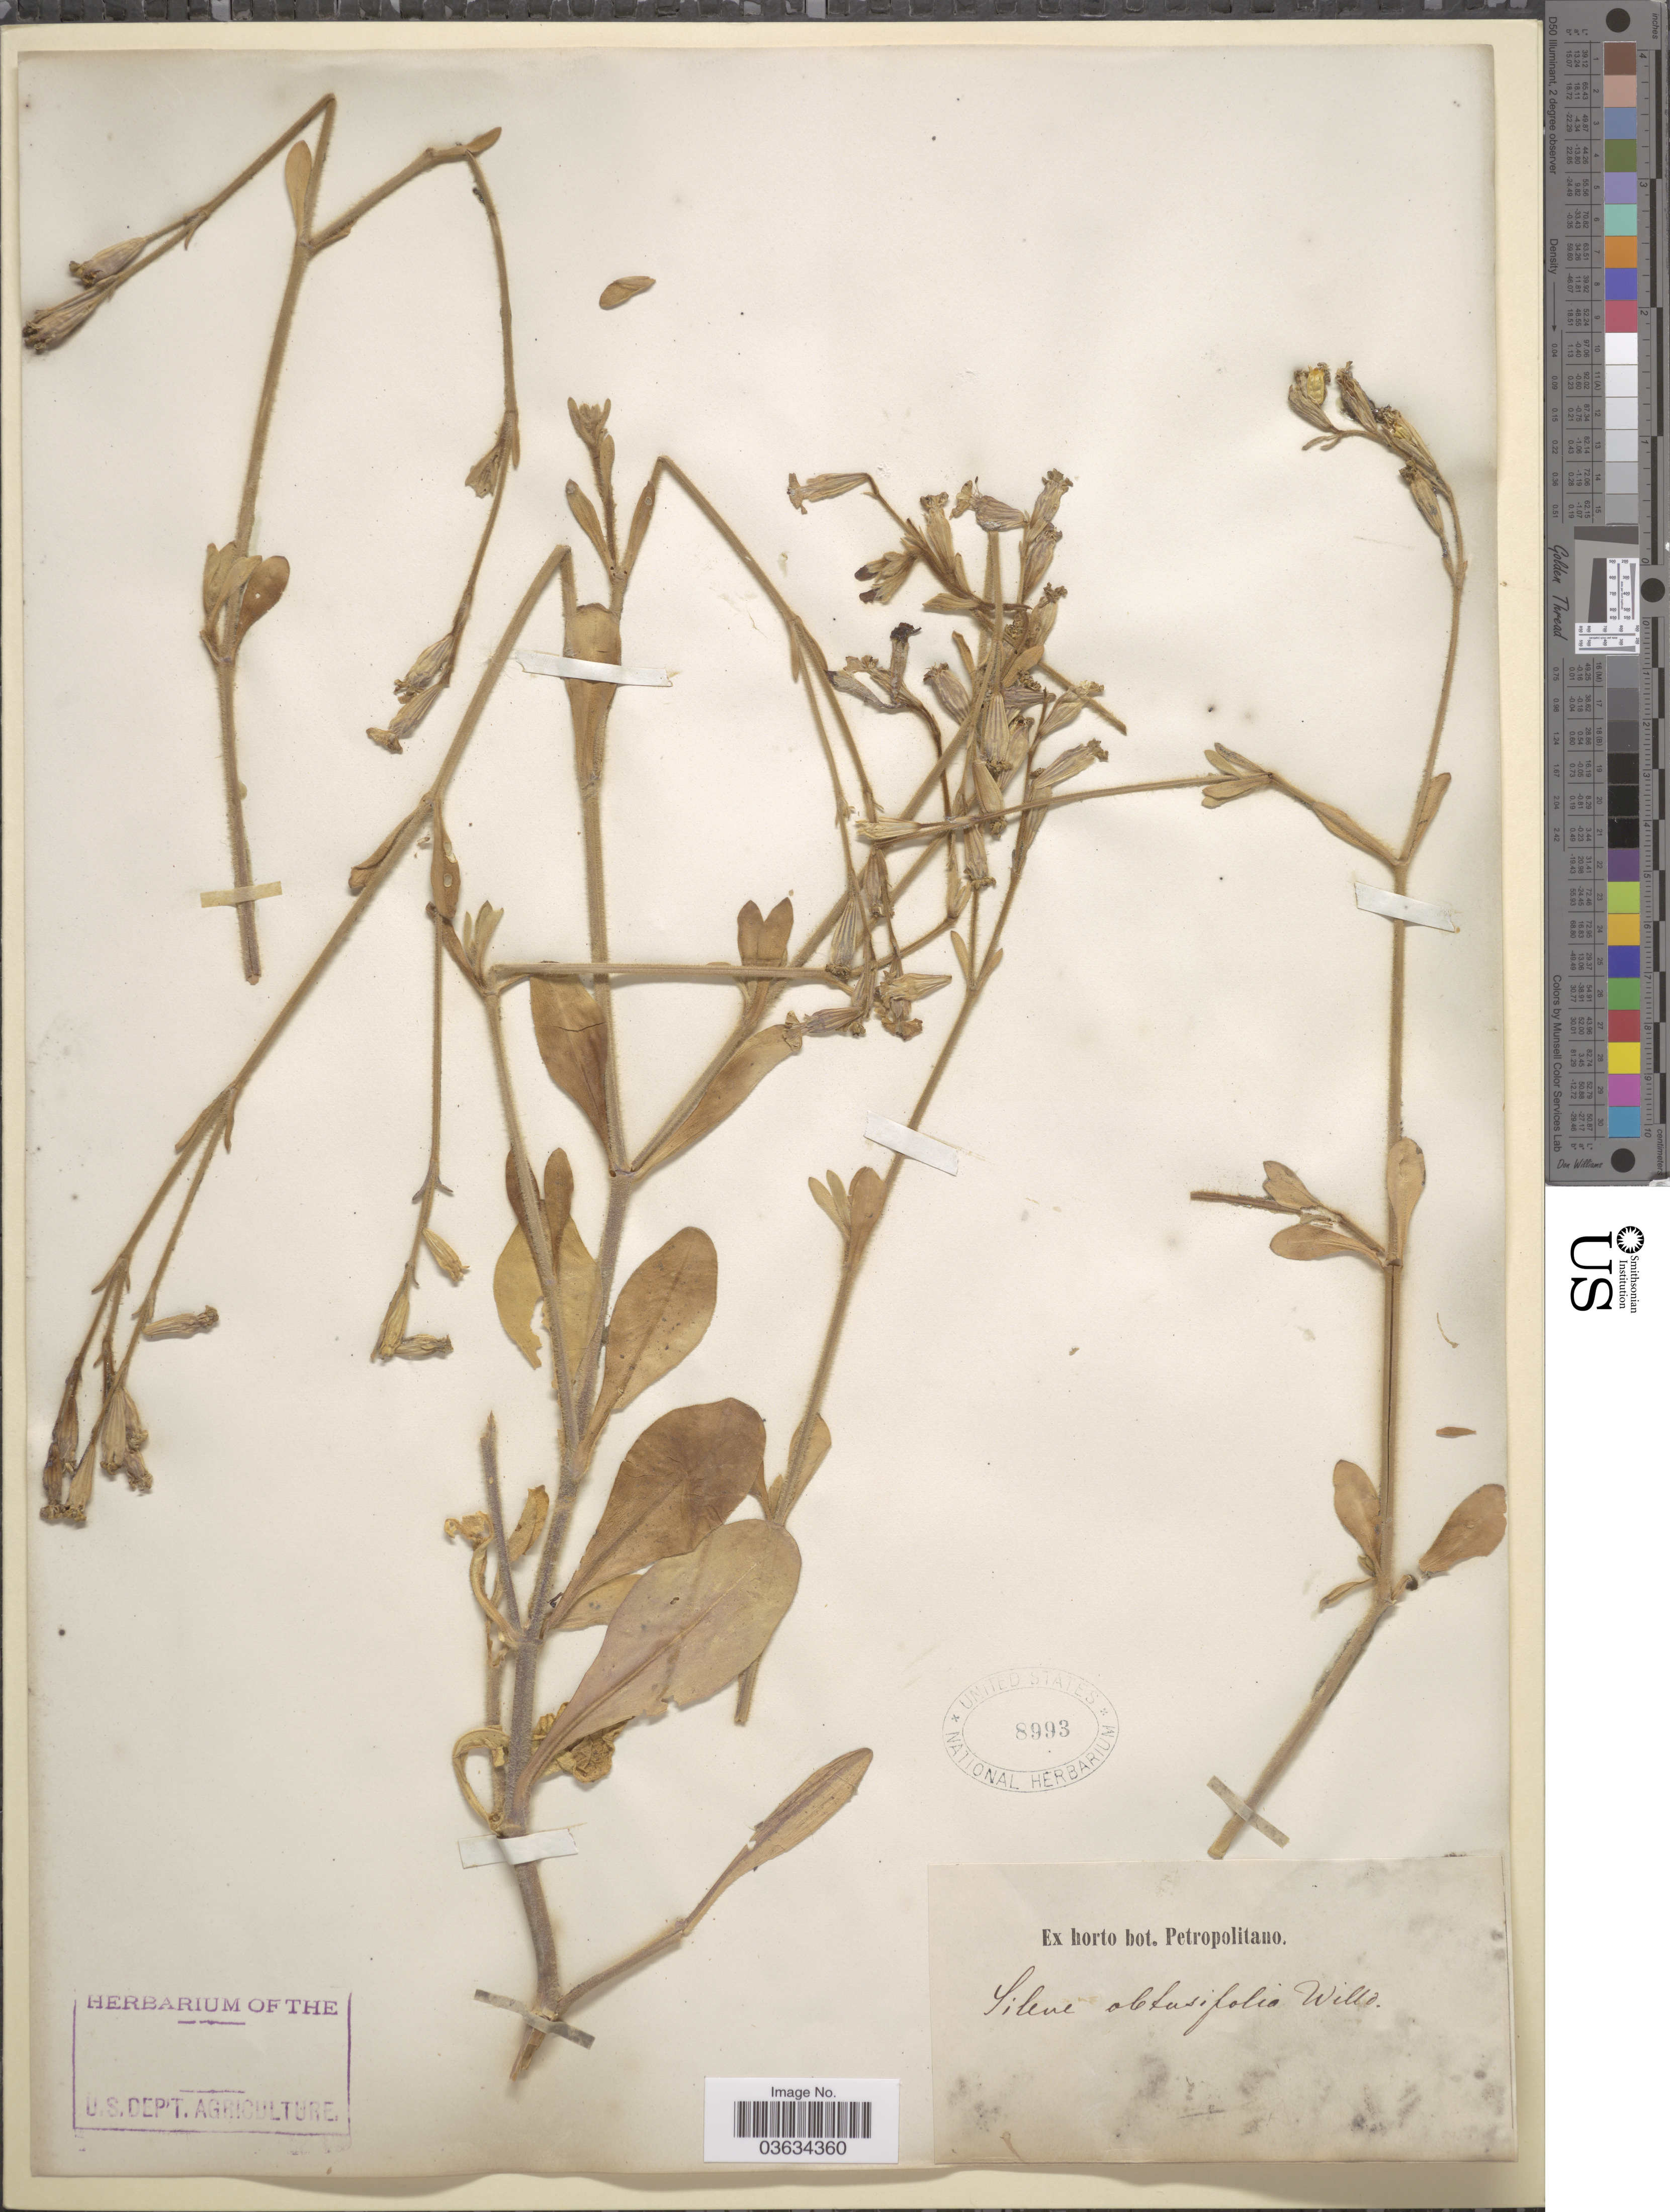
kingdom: Plantae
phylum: Tracheophyta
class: Magnoliopsida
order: Caryophyllales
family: Caryophyllaceae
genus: Silene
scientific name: Silene obtusifolia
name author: Willd.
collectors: ex Horto Bot. Petropolitano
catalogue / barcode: US 8993